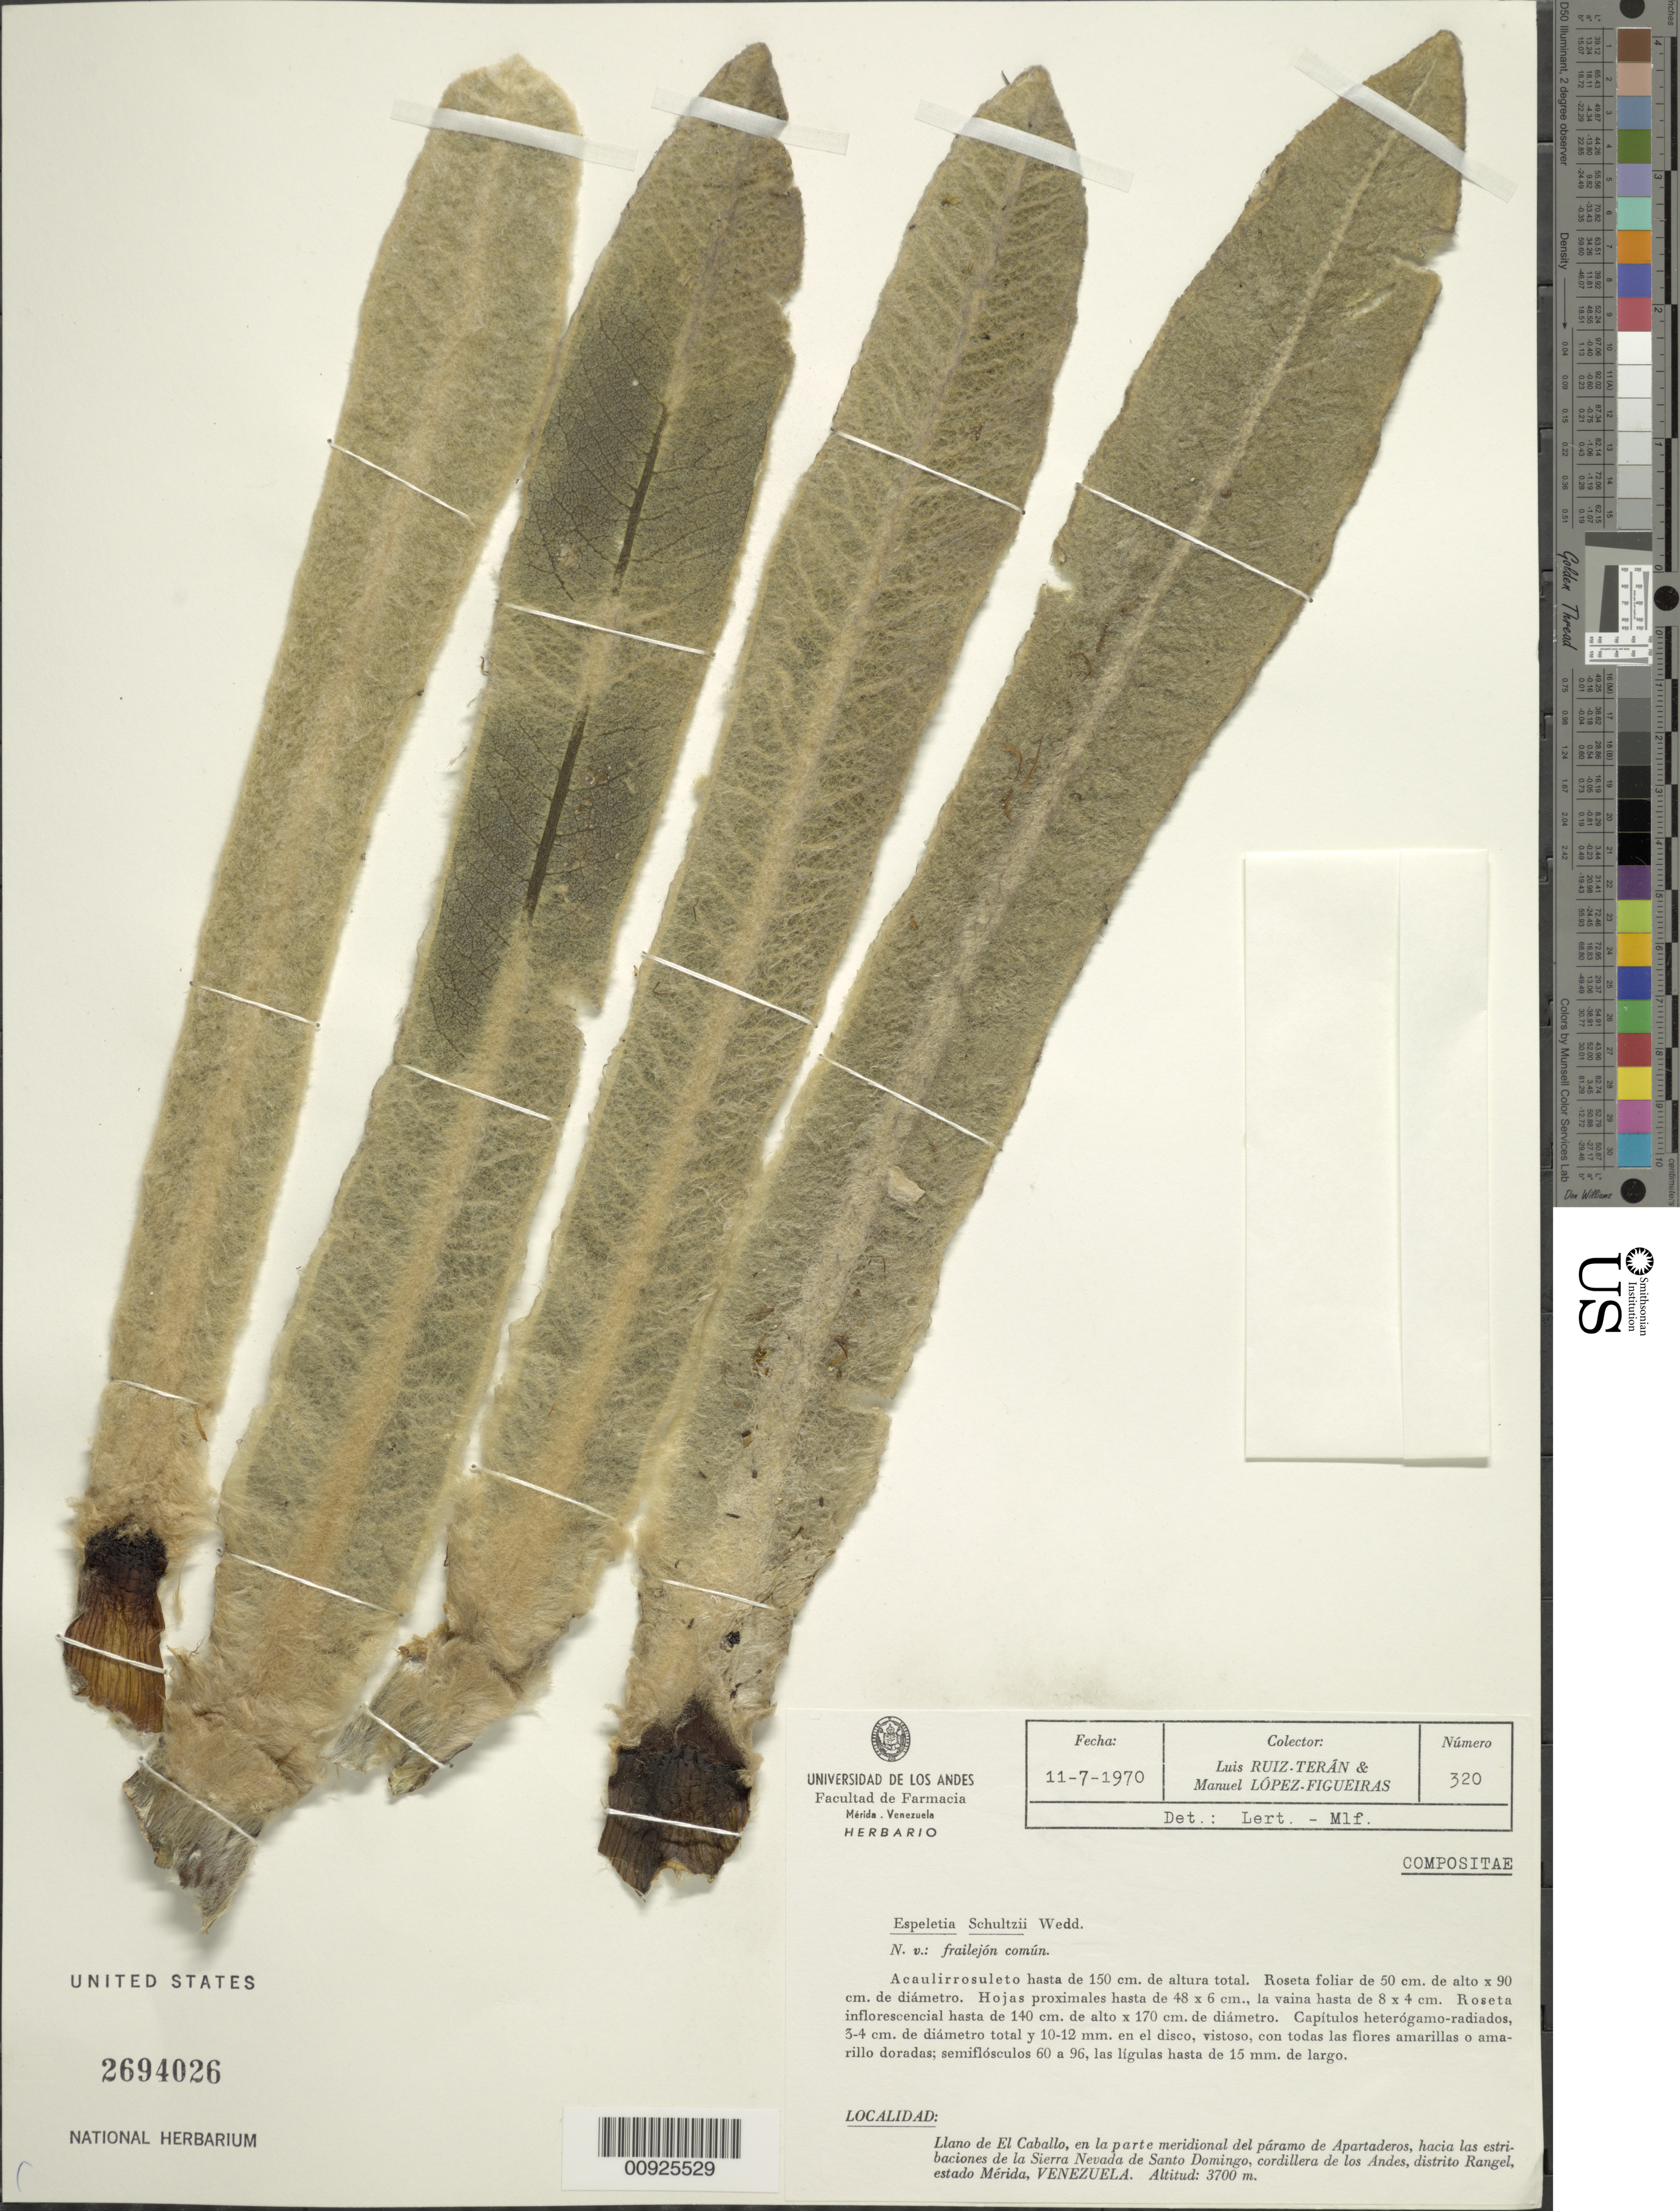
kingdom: Plantae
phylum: Tracheophyta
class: Magnoliopsida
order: Asterales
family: Asteraceae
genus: Espeletia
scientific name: Espeletia schultzii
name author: Wedd.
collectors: L. E. Ruíz-Terán & M. López Figueiras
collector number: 320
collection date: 1970-07-11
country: Venezuela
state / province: Mérida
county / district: Rangel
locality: Páramo de Apartaderos. Llano de El Caballo, parte meridional del Páramo de Apartaderos, hacia las estribaciones de la Sierra Nevada de Santon Domingo, Cordillera de los Andes.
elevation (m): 3700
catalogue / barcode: US 2694026